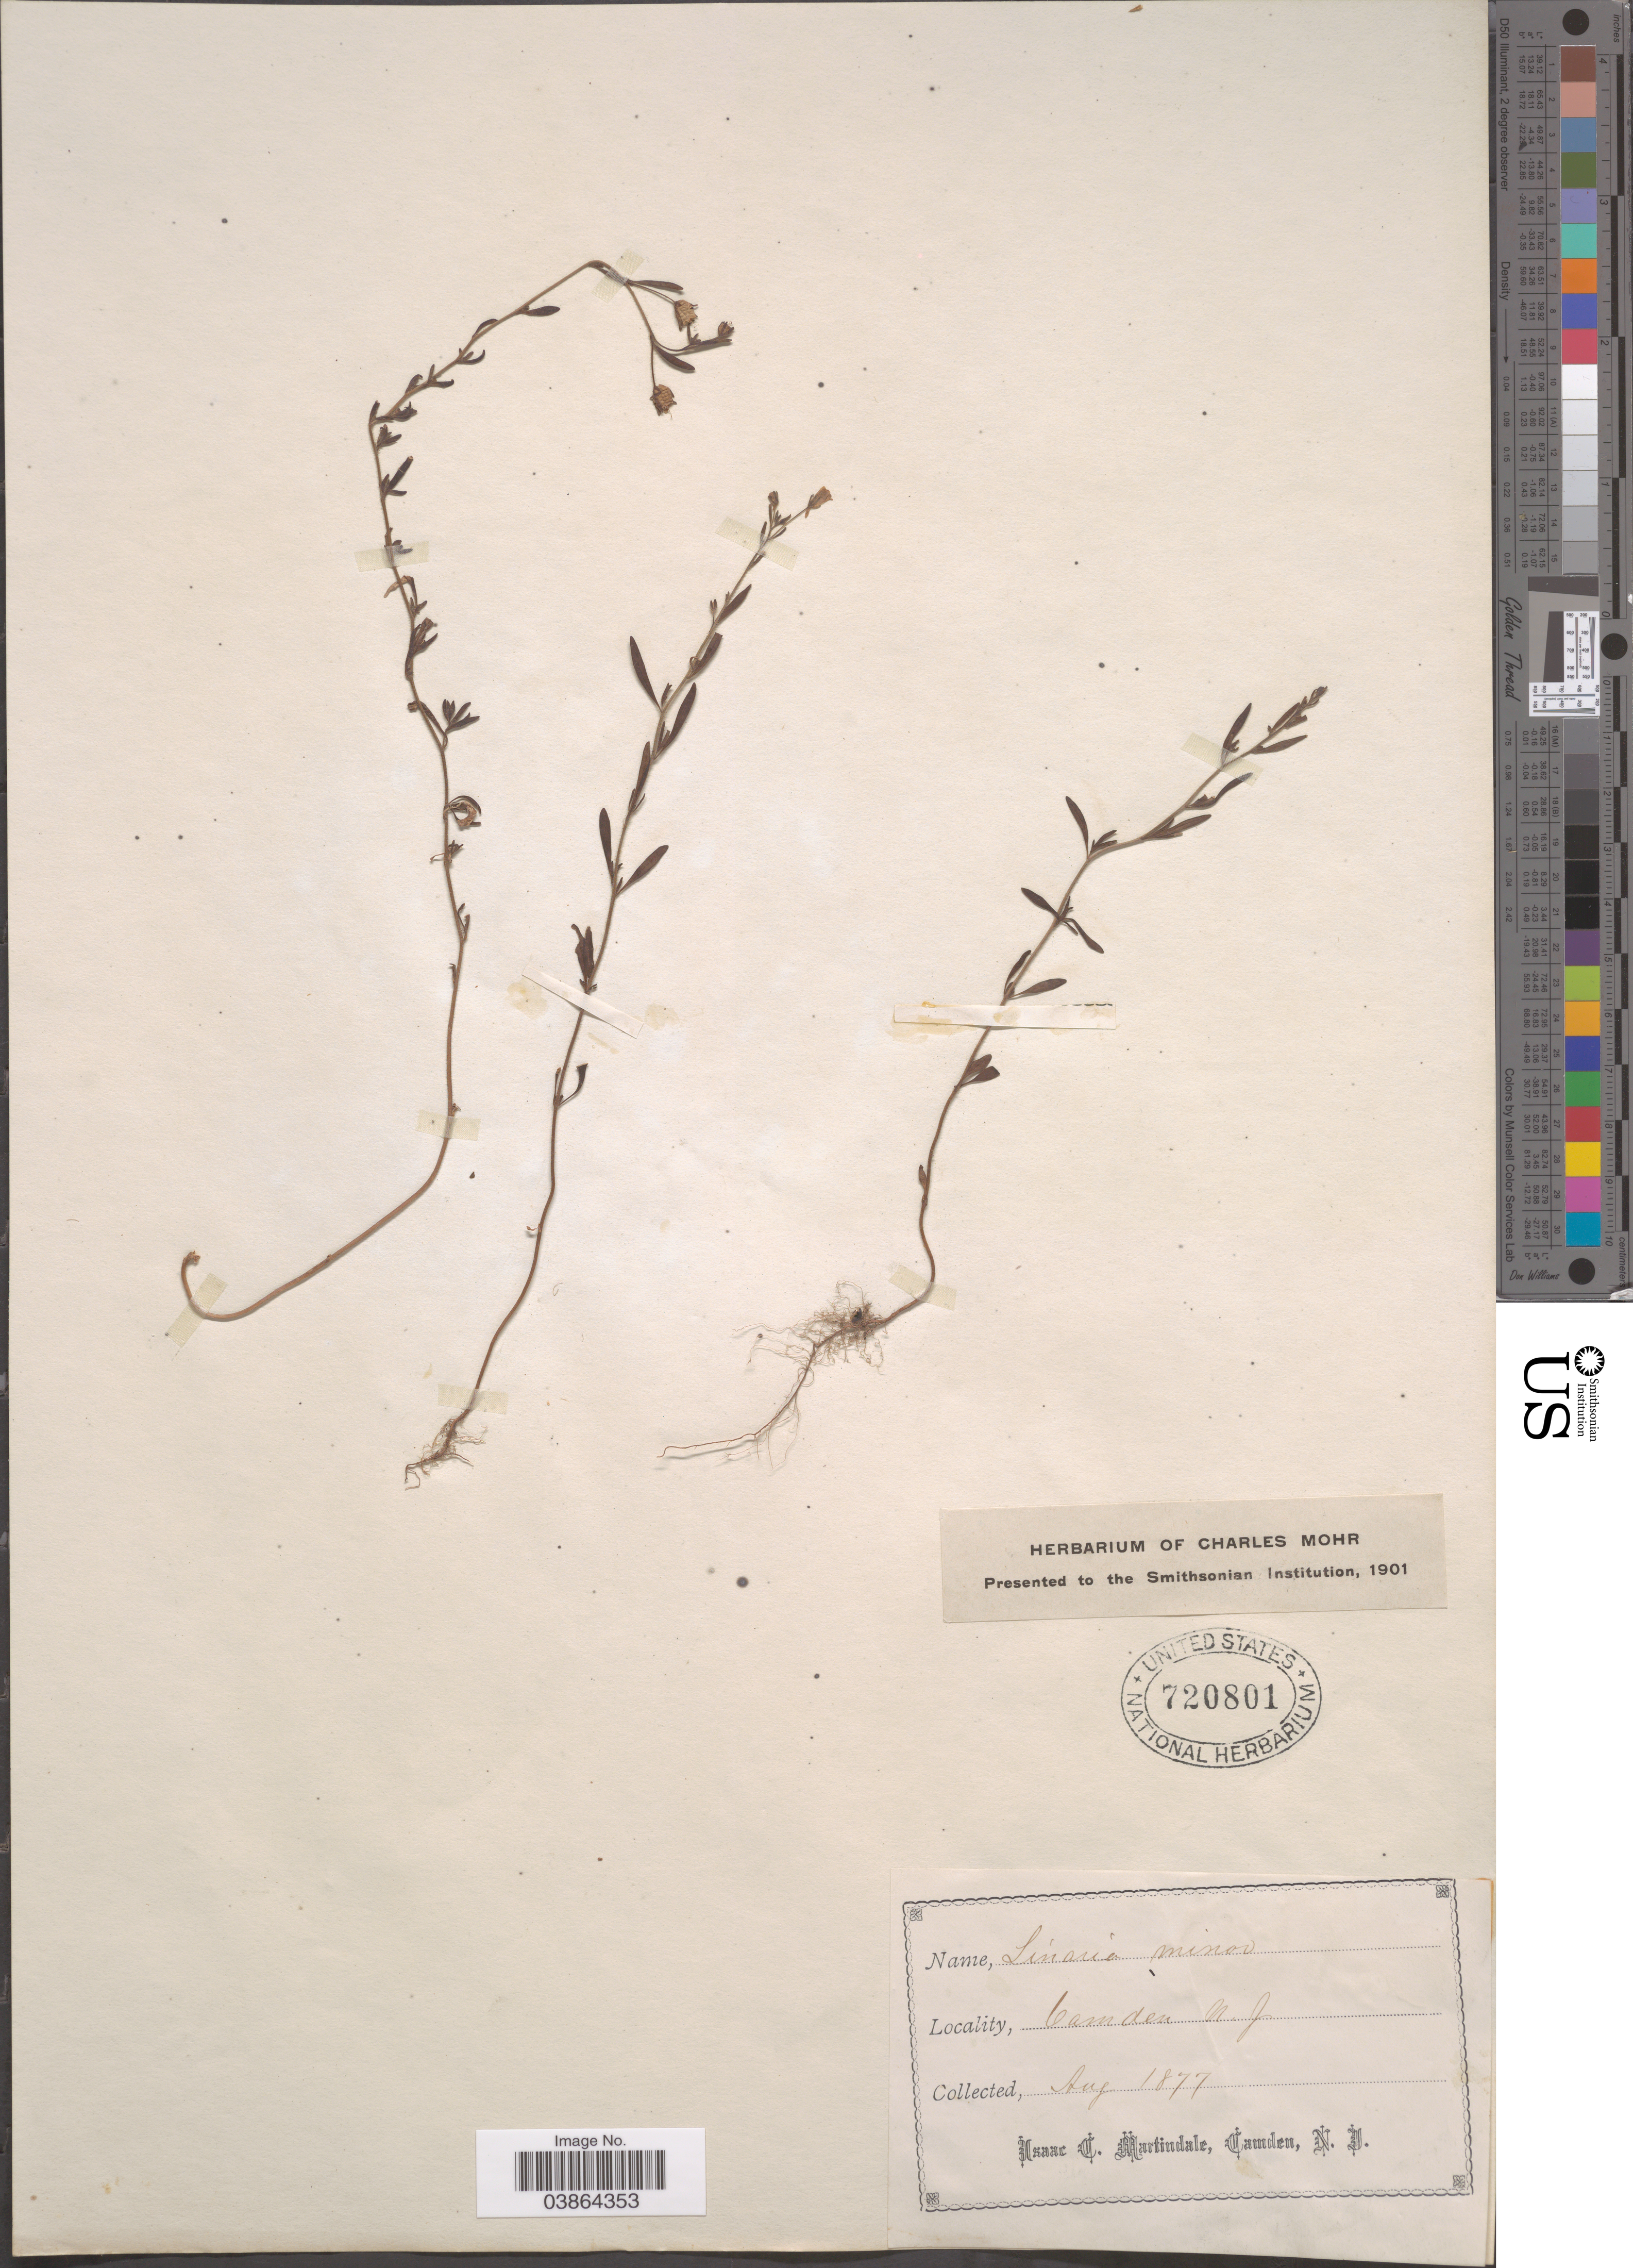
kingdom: Plantae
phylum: Tracheophyta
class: Magnoliopsida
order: Lamiales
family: Plantaginaceae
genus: Chaenorrhinum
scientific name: Chaenorrhinum minor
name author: (L.) Lange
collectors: I. C. Martindale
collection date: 1877-08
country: United States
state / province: New Jersey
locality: Camden.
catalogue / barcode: US 720801